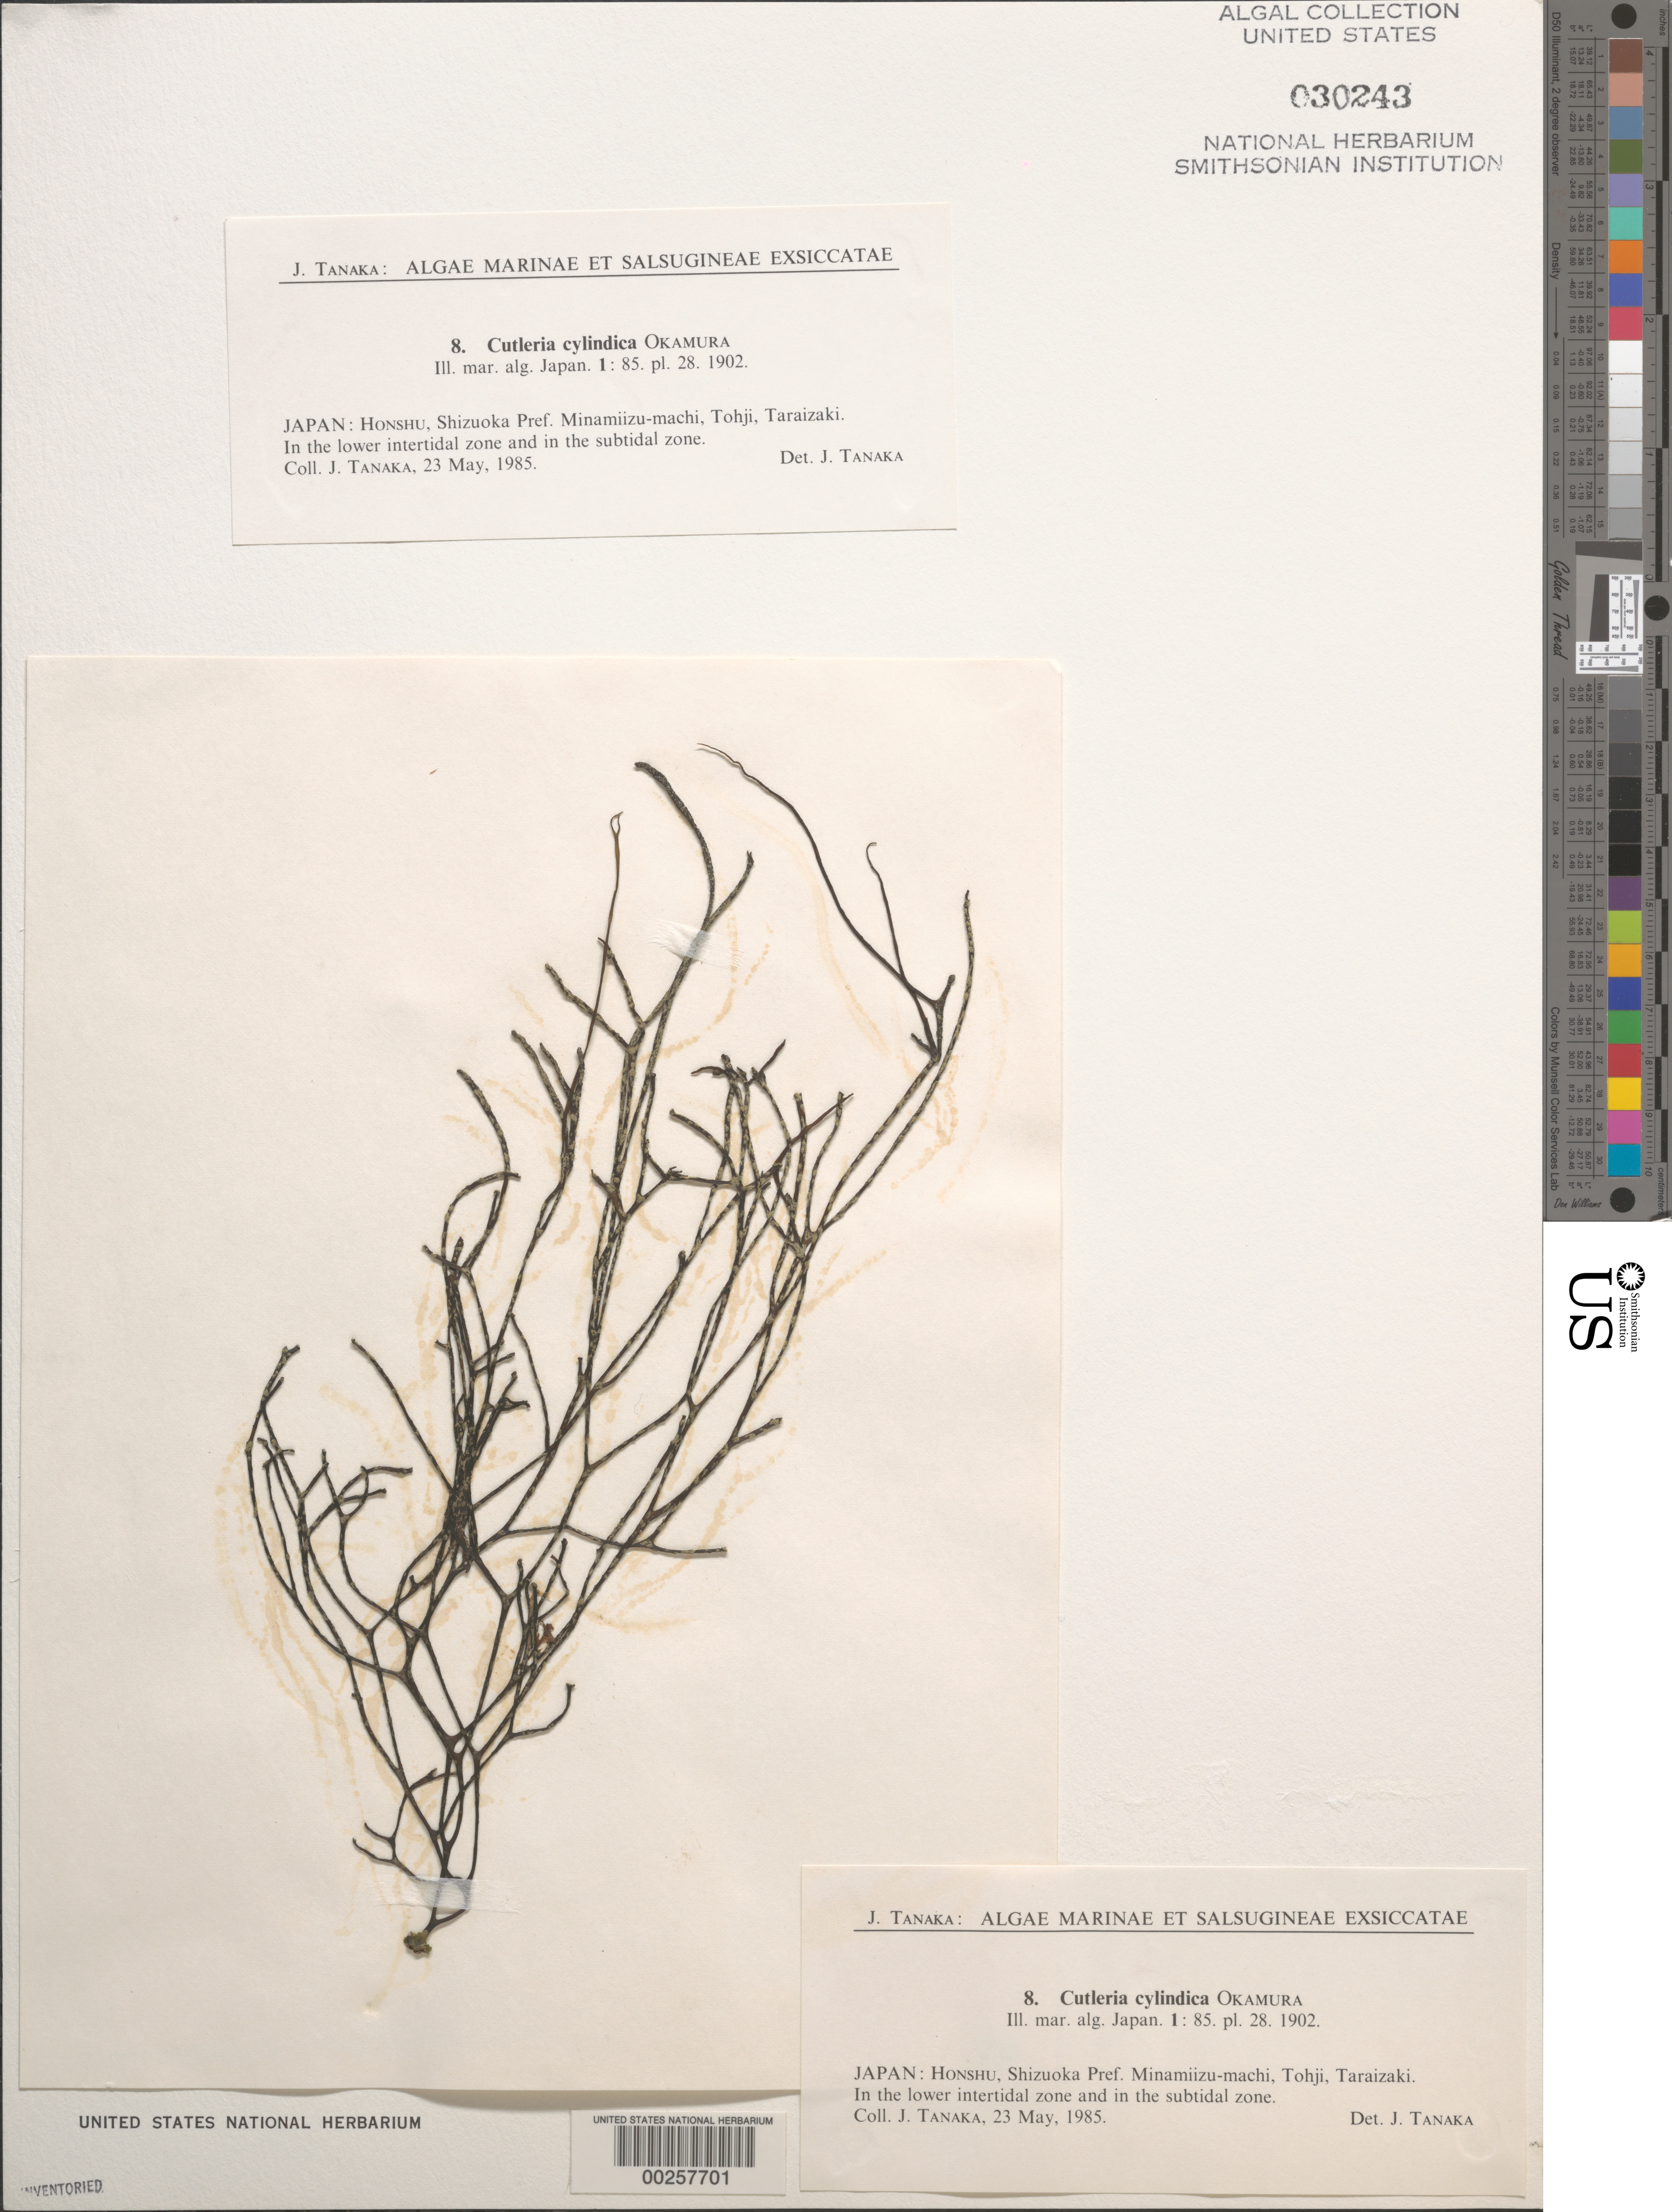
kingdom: Chromista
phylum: Ochrophyta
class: Phaeophyceae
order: Cutleriales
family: Cutleriaceae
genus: Mutimo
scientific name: Mutimo cylindricus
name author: (Okamura) H.Kawai & T. Kitayama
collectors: J. Tanaka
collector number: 8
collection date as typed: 23 May 1985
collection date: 1985-05-23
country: Japan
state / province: Sizuoka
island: Honshu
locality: Taraizaki, Tohji, Minamiizu-machi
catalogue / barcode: US 30243